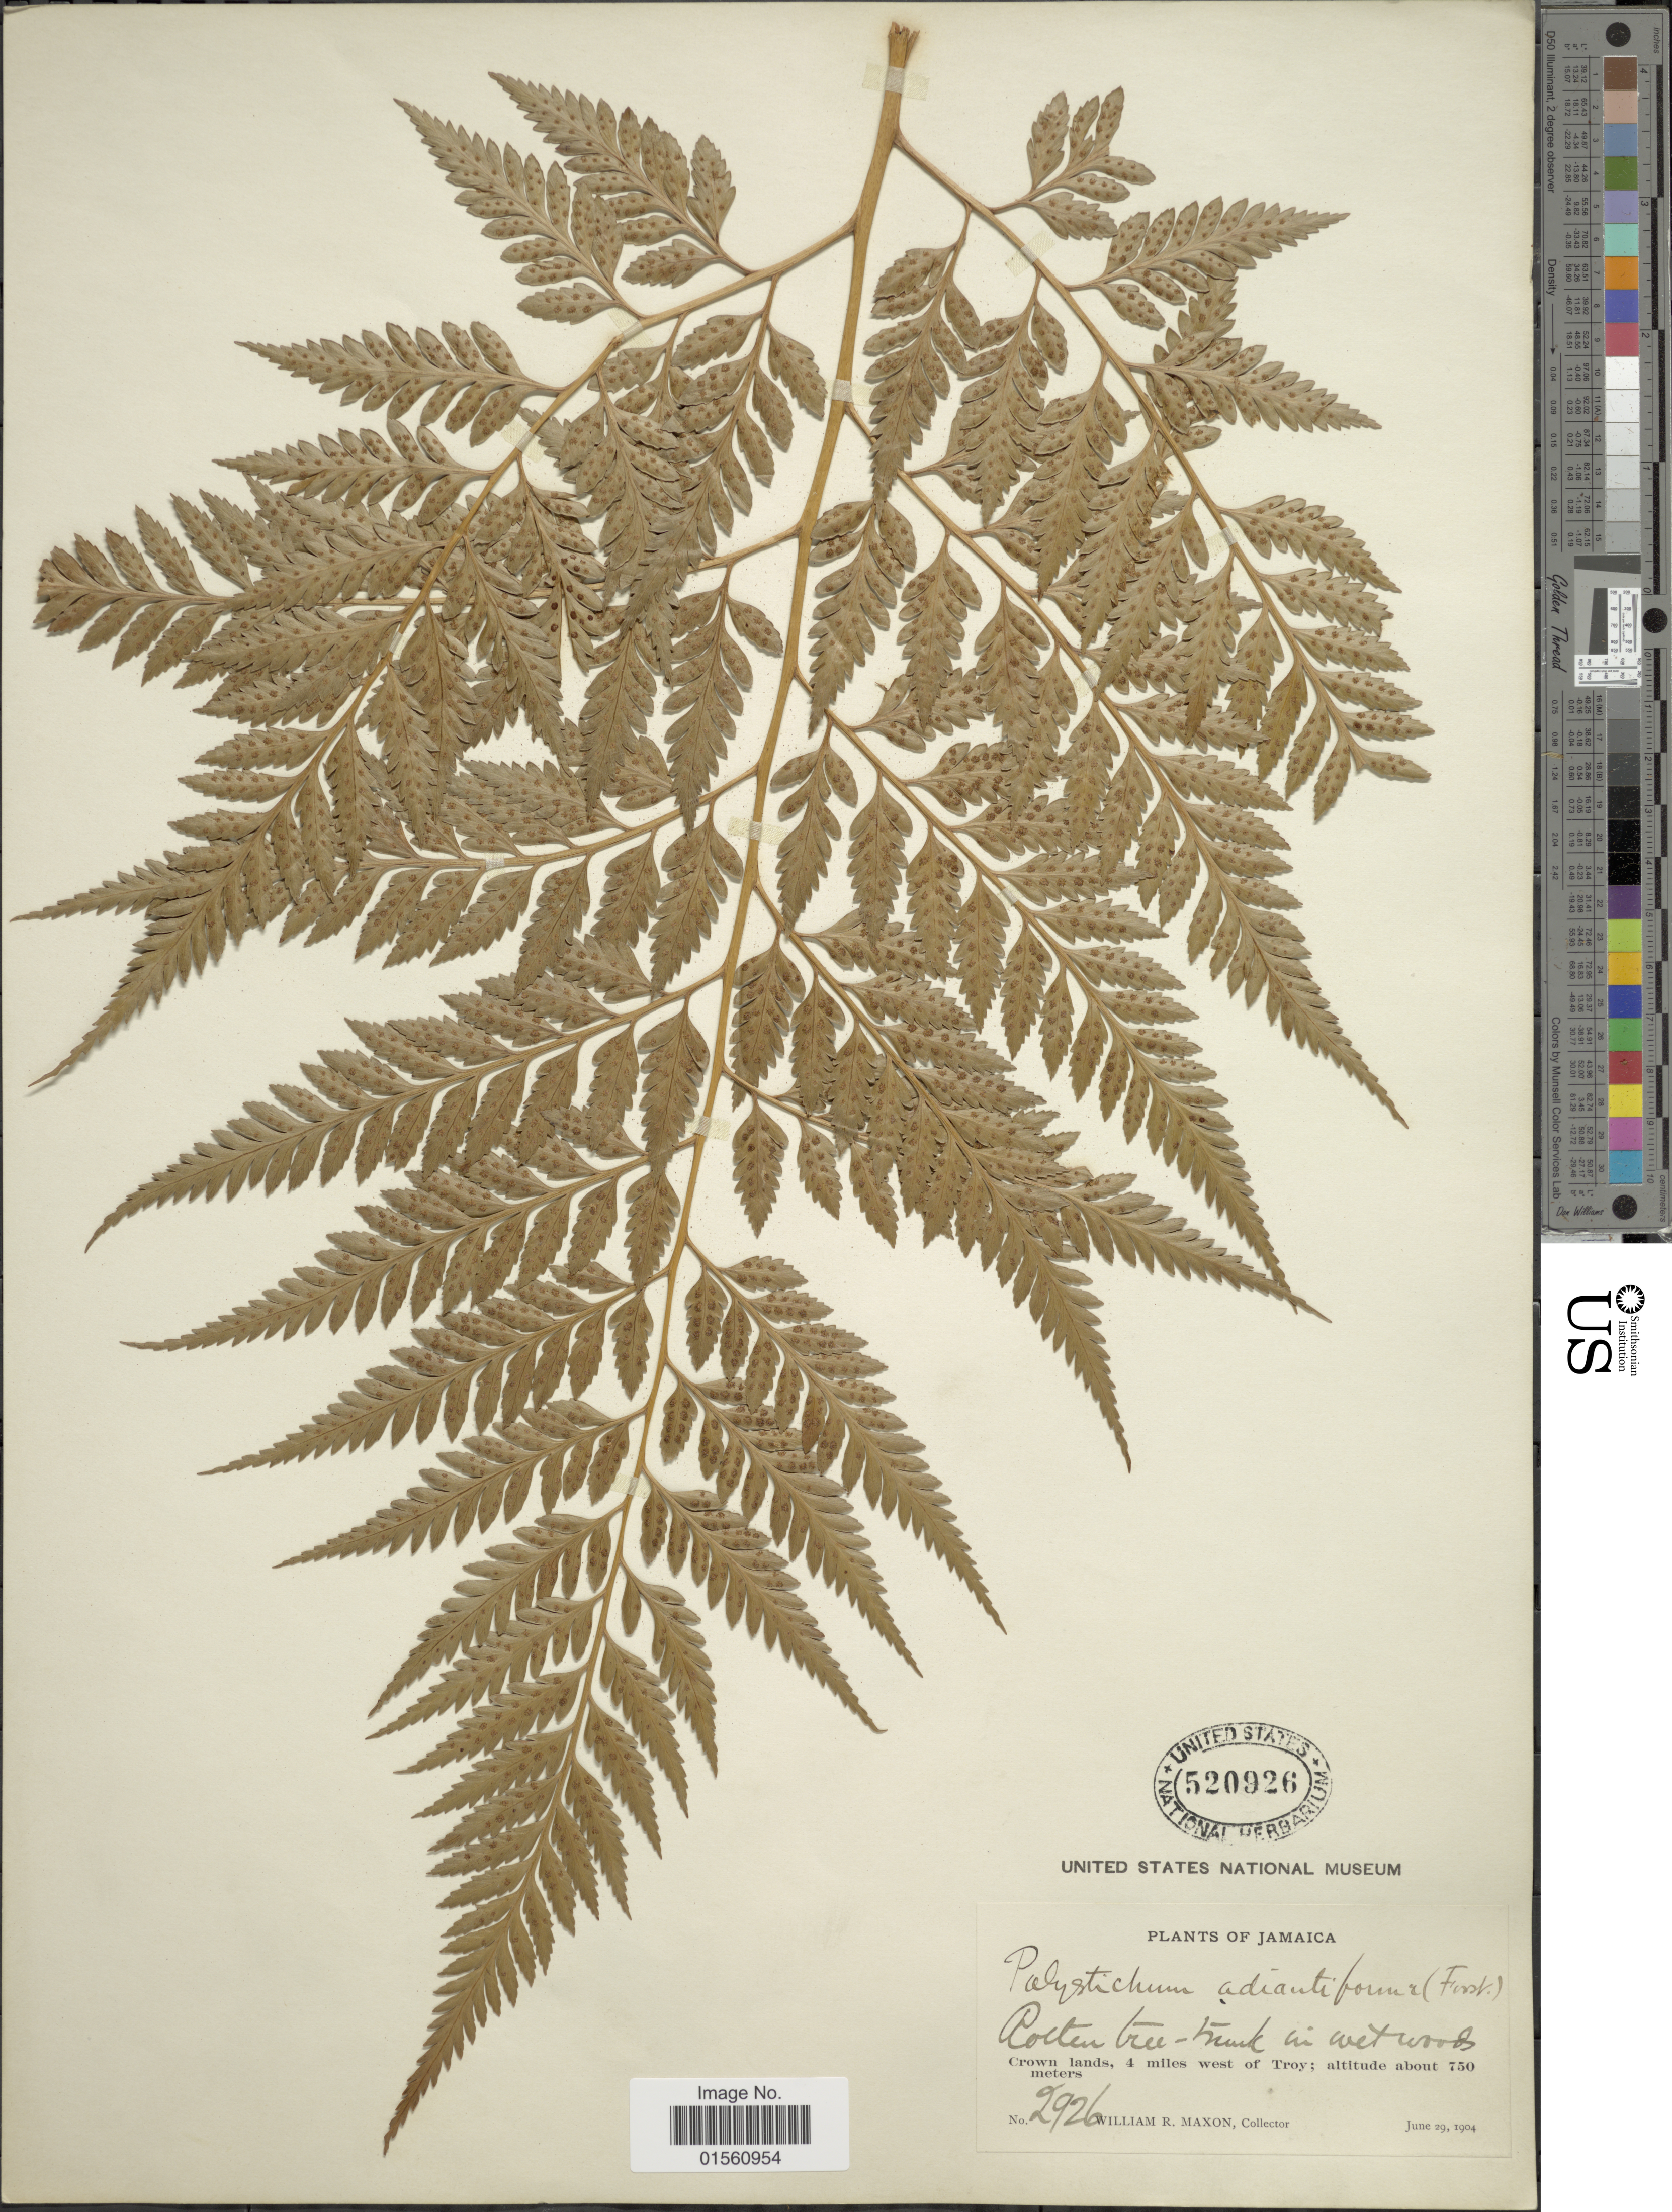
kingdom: Plantae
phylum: Tracheophyta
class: Polypodiopsida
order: Polypodiales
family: Dryopteridaceae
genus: Rumohra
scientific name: Rumohra adiantiformis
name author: (G. Forst.) Ching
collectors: W. R. Maxon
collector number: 2926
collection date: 1904-06-29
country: Jamaica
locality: Jamaica, Crown lands, 4 miles west of Troy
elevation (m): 750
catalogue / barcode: US 520926